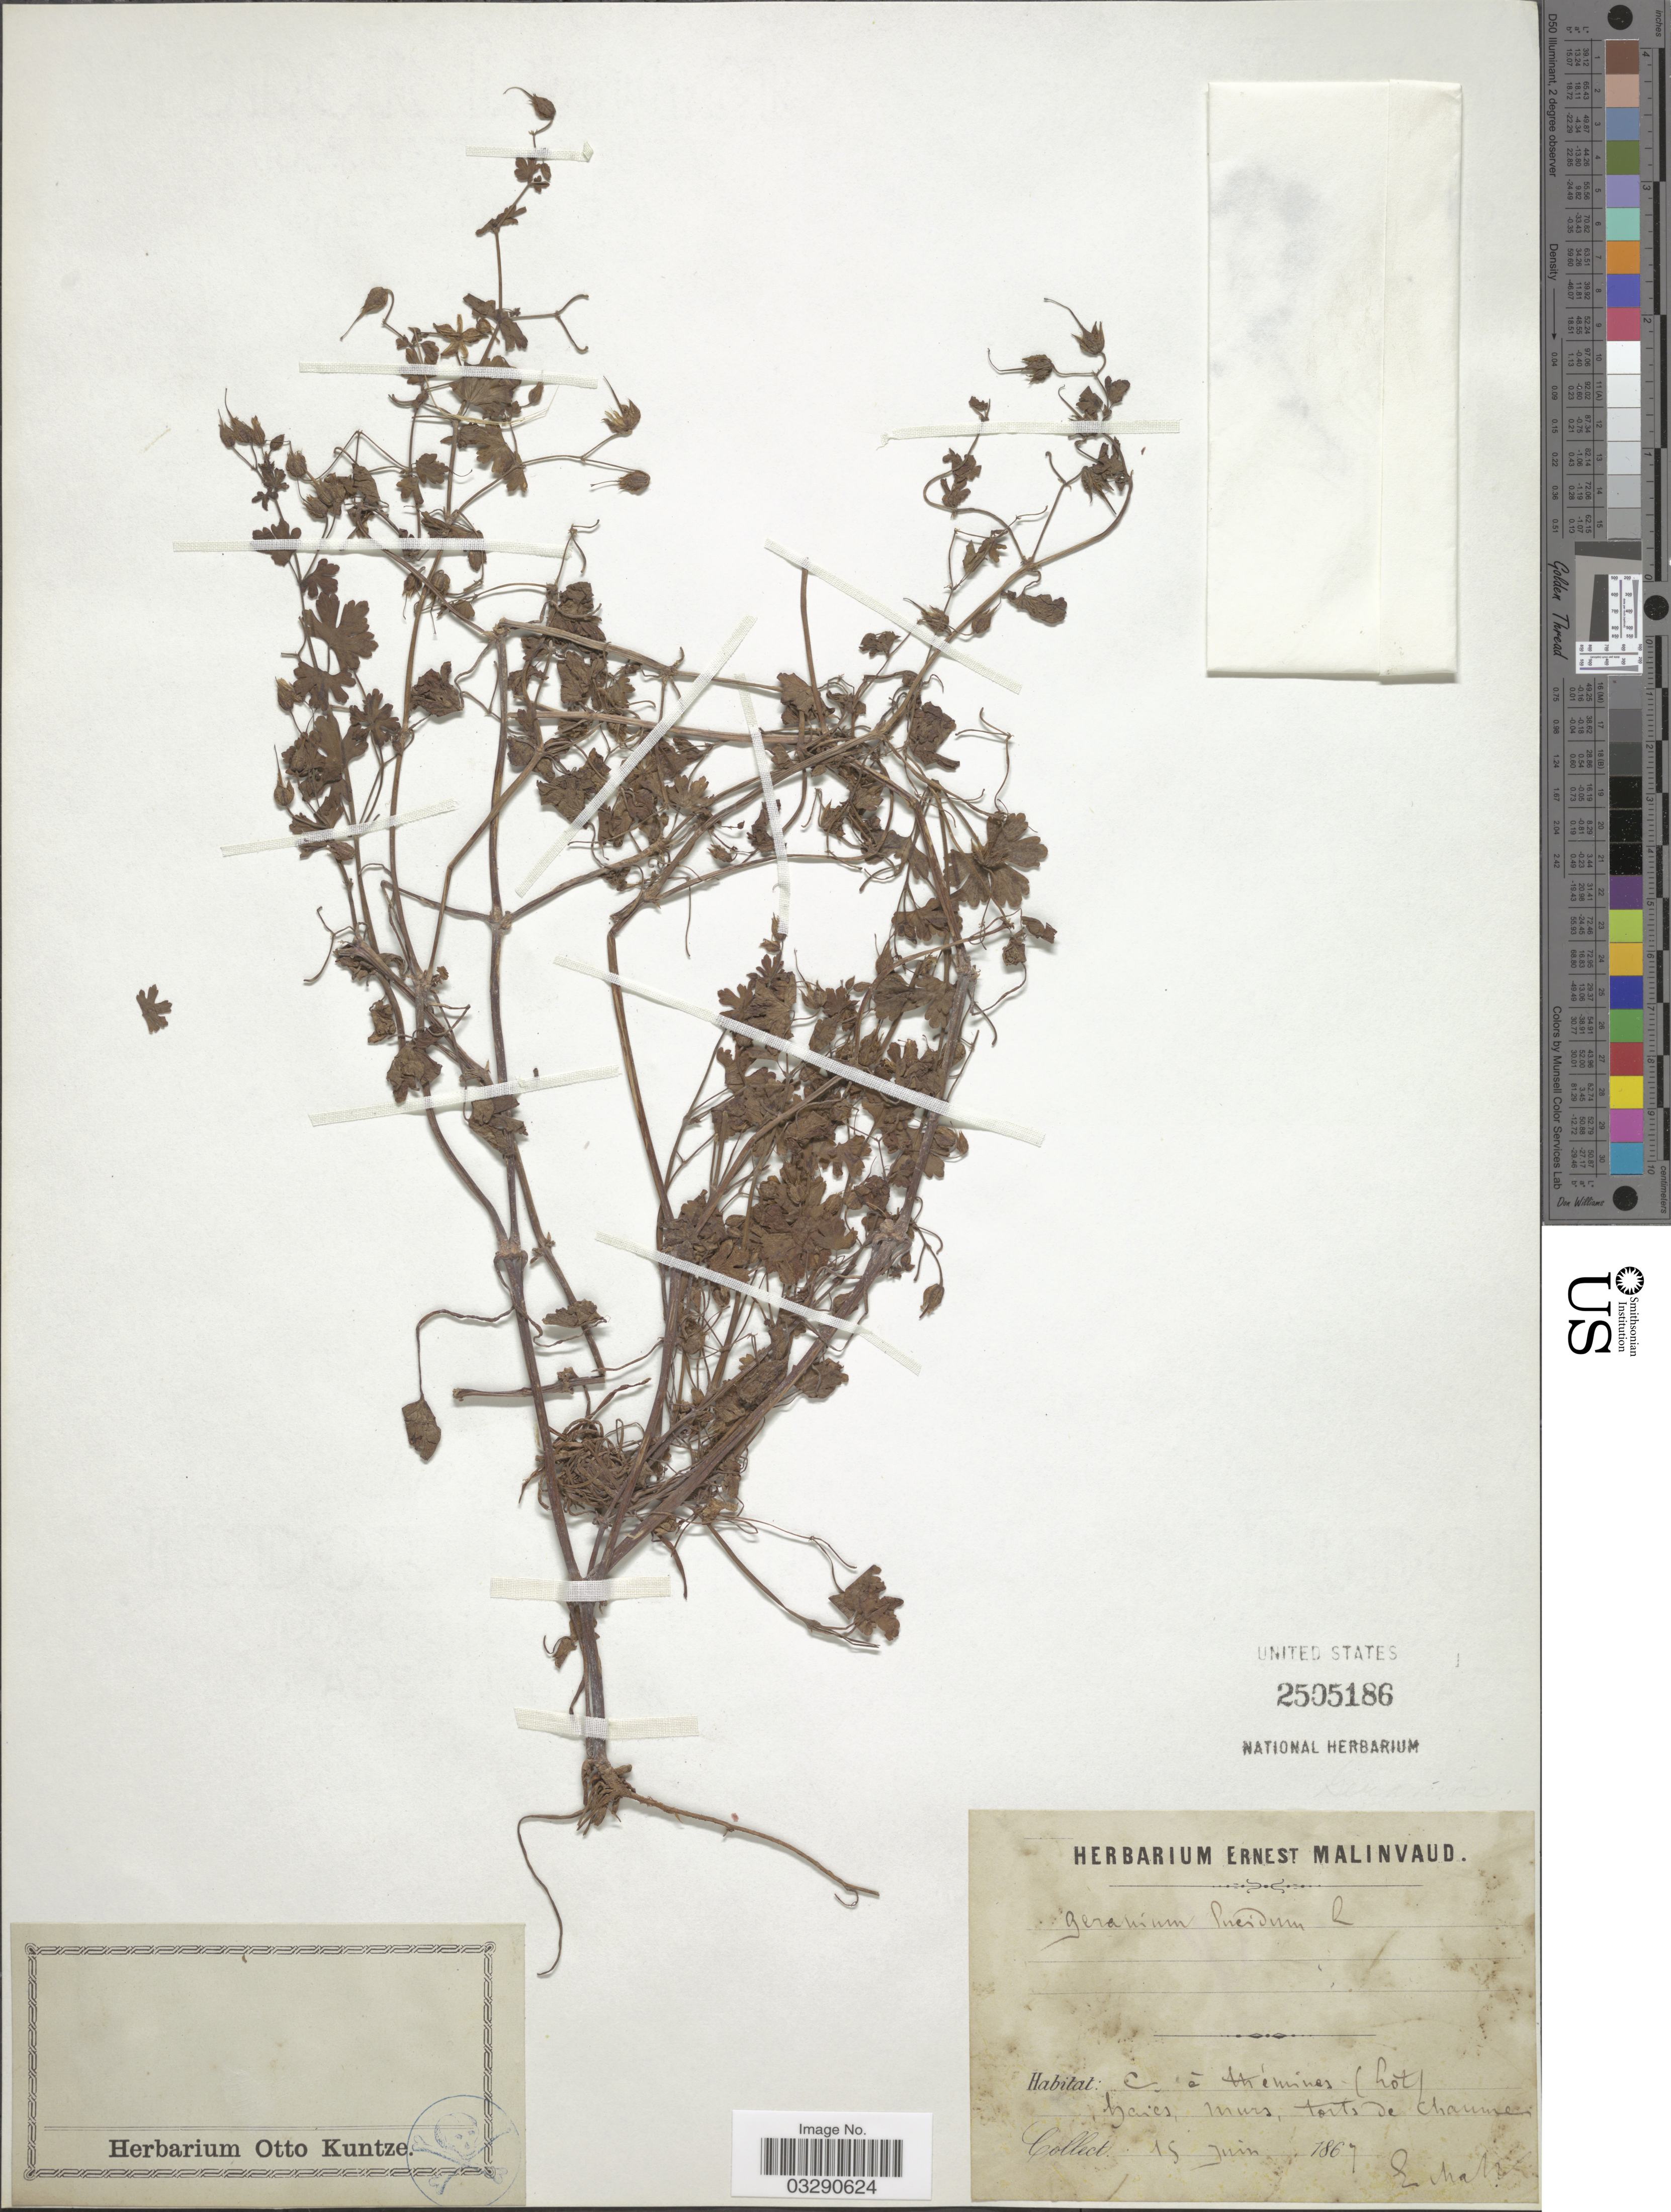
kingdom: Plantae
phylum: Tracheophyta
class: Magnoliopsida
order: Geraniales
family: Geraniaceae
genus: Geranium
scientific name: Geranium lucidum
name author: L.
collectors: E. Malinvaud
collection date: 1867-06-15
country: France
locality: C. á Thémines (Lot) haies, murs toits de chaumes.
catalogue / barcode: US 2505186